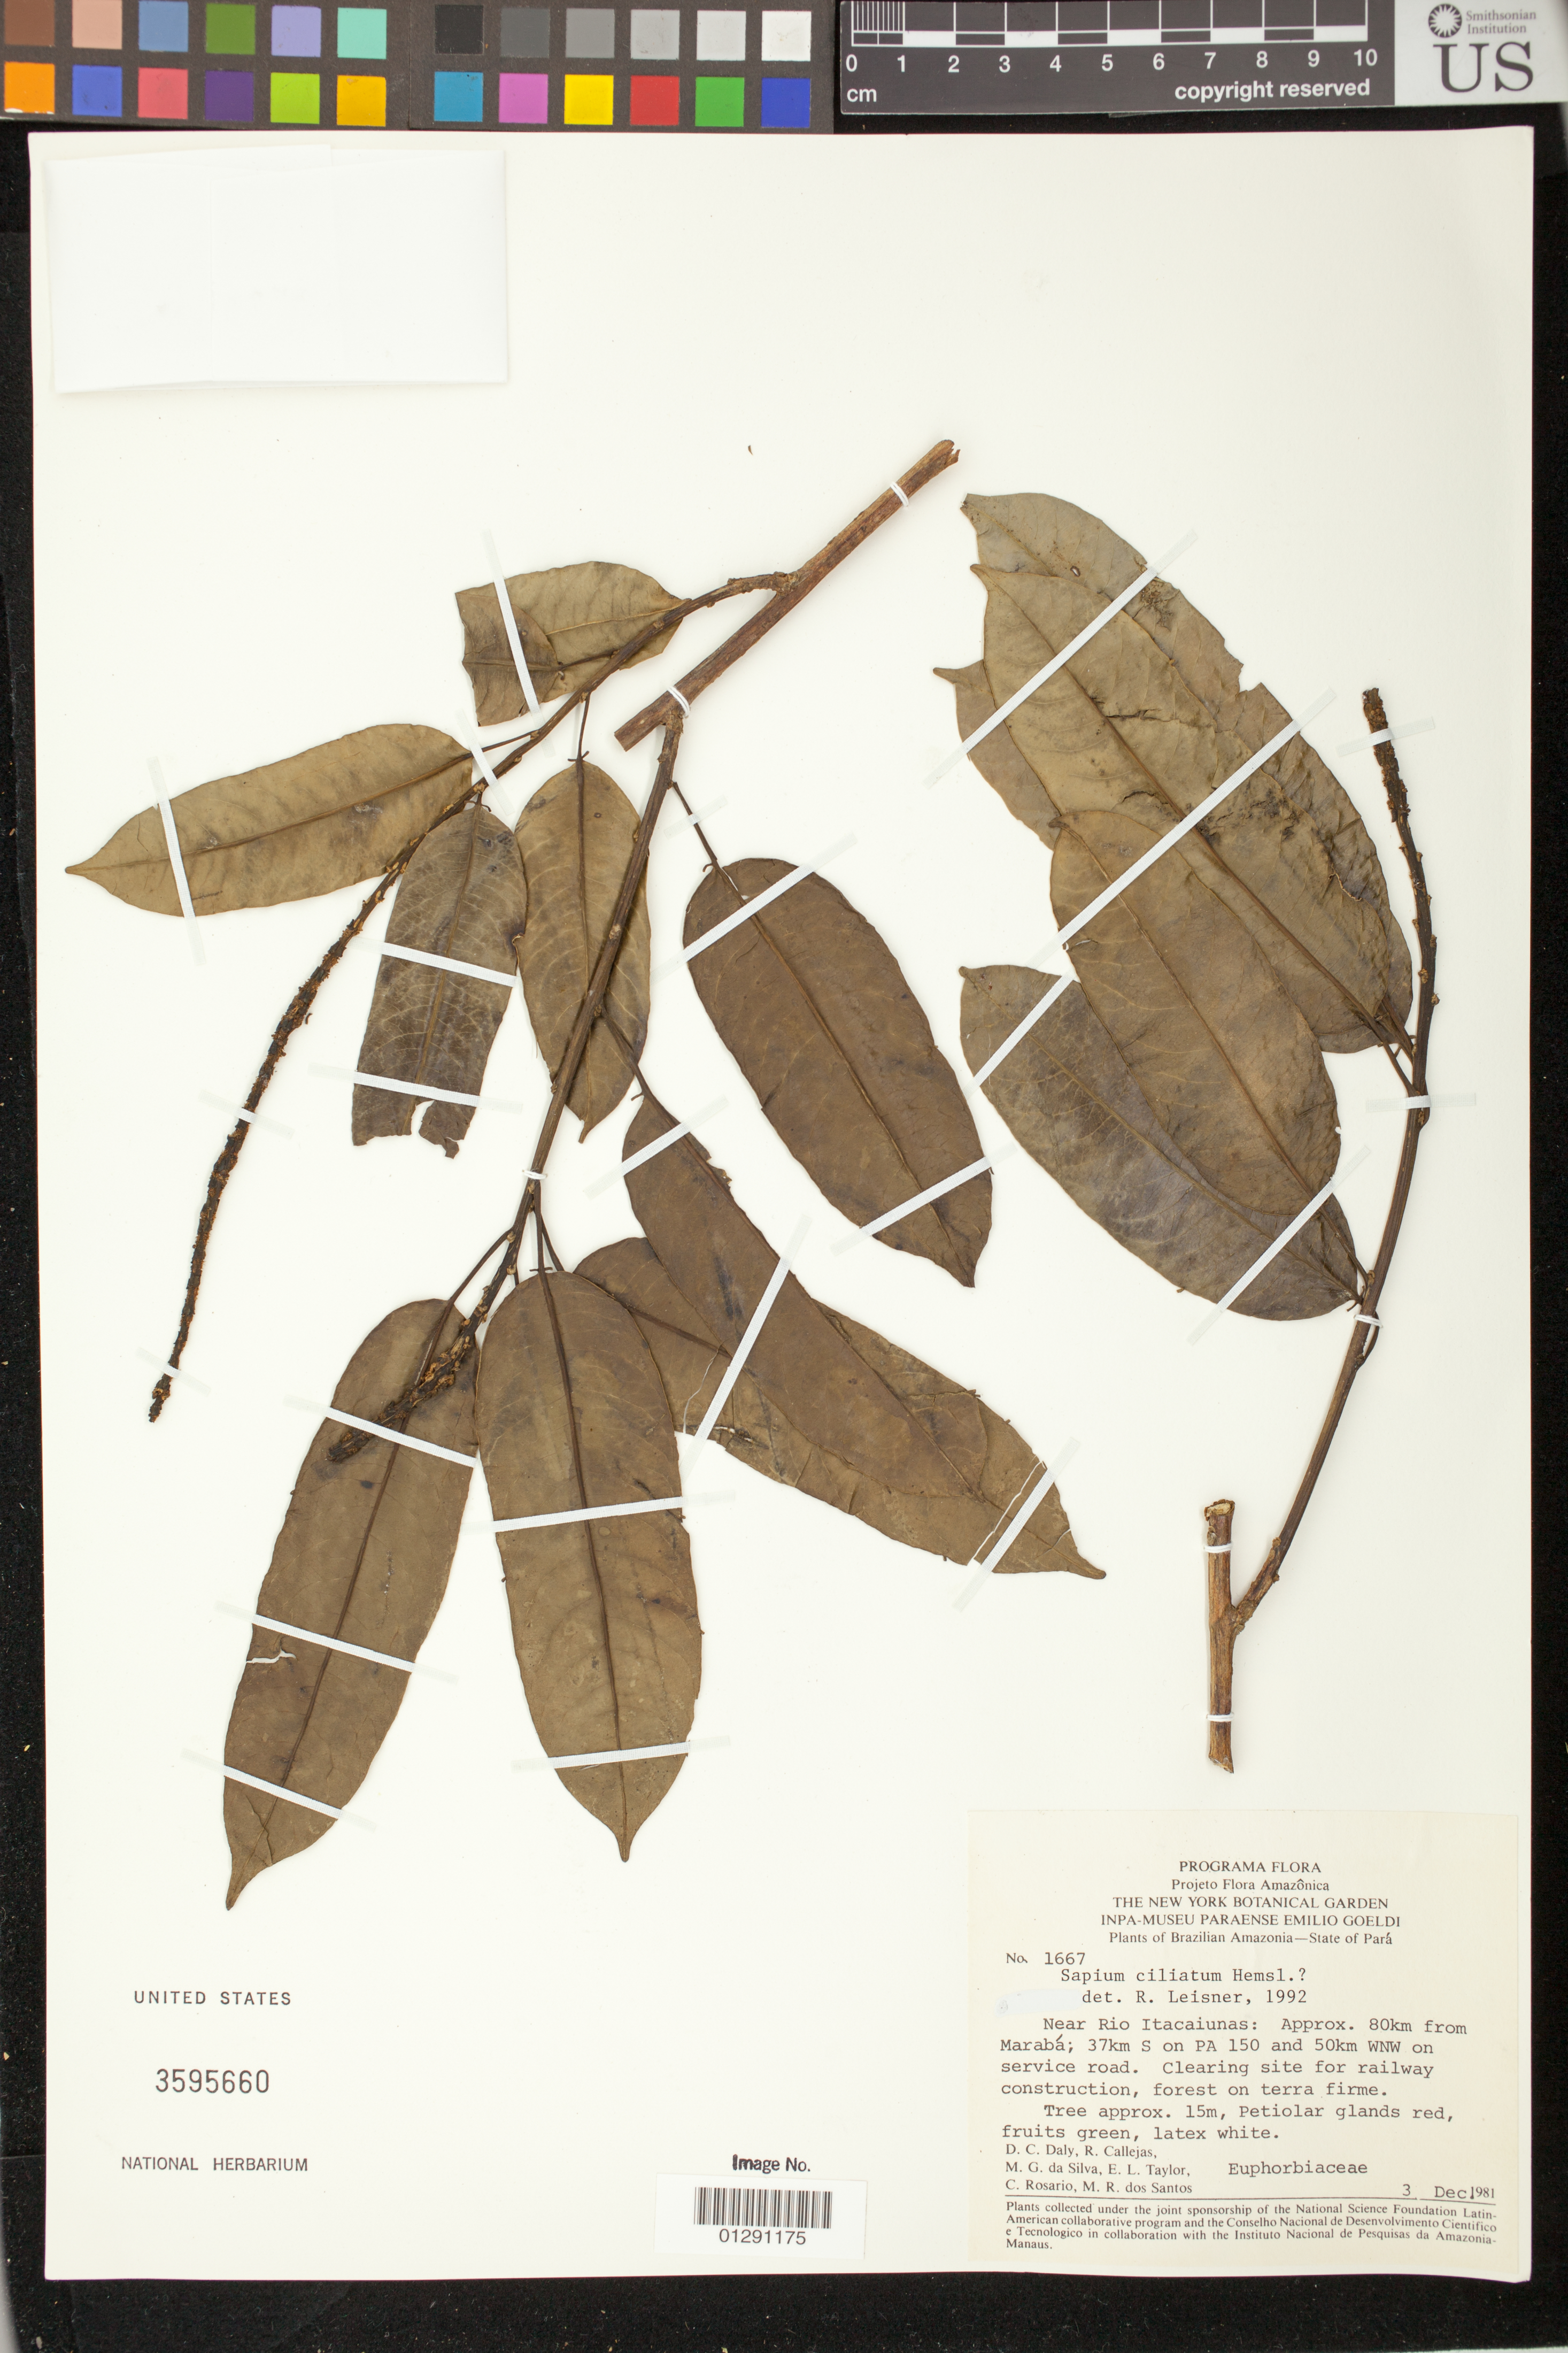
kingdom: Plantae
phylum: Tracheophyta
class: Magnoliopsida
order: Malpighiales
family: Euphorbiaceae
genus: Sapium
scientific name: Sapium ciliatum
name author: Hemsl.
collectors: C. S. Rosario, D. C. Daly, R. Callejas, M. G. Silva, E. L. G. Taylor & M. R. Santos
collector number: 1667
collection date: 1981-12-03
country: Brazil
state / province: Para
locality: Clearing site for railway construction, forest on terra firme.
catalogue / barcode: US 3595660